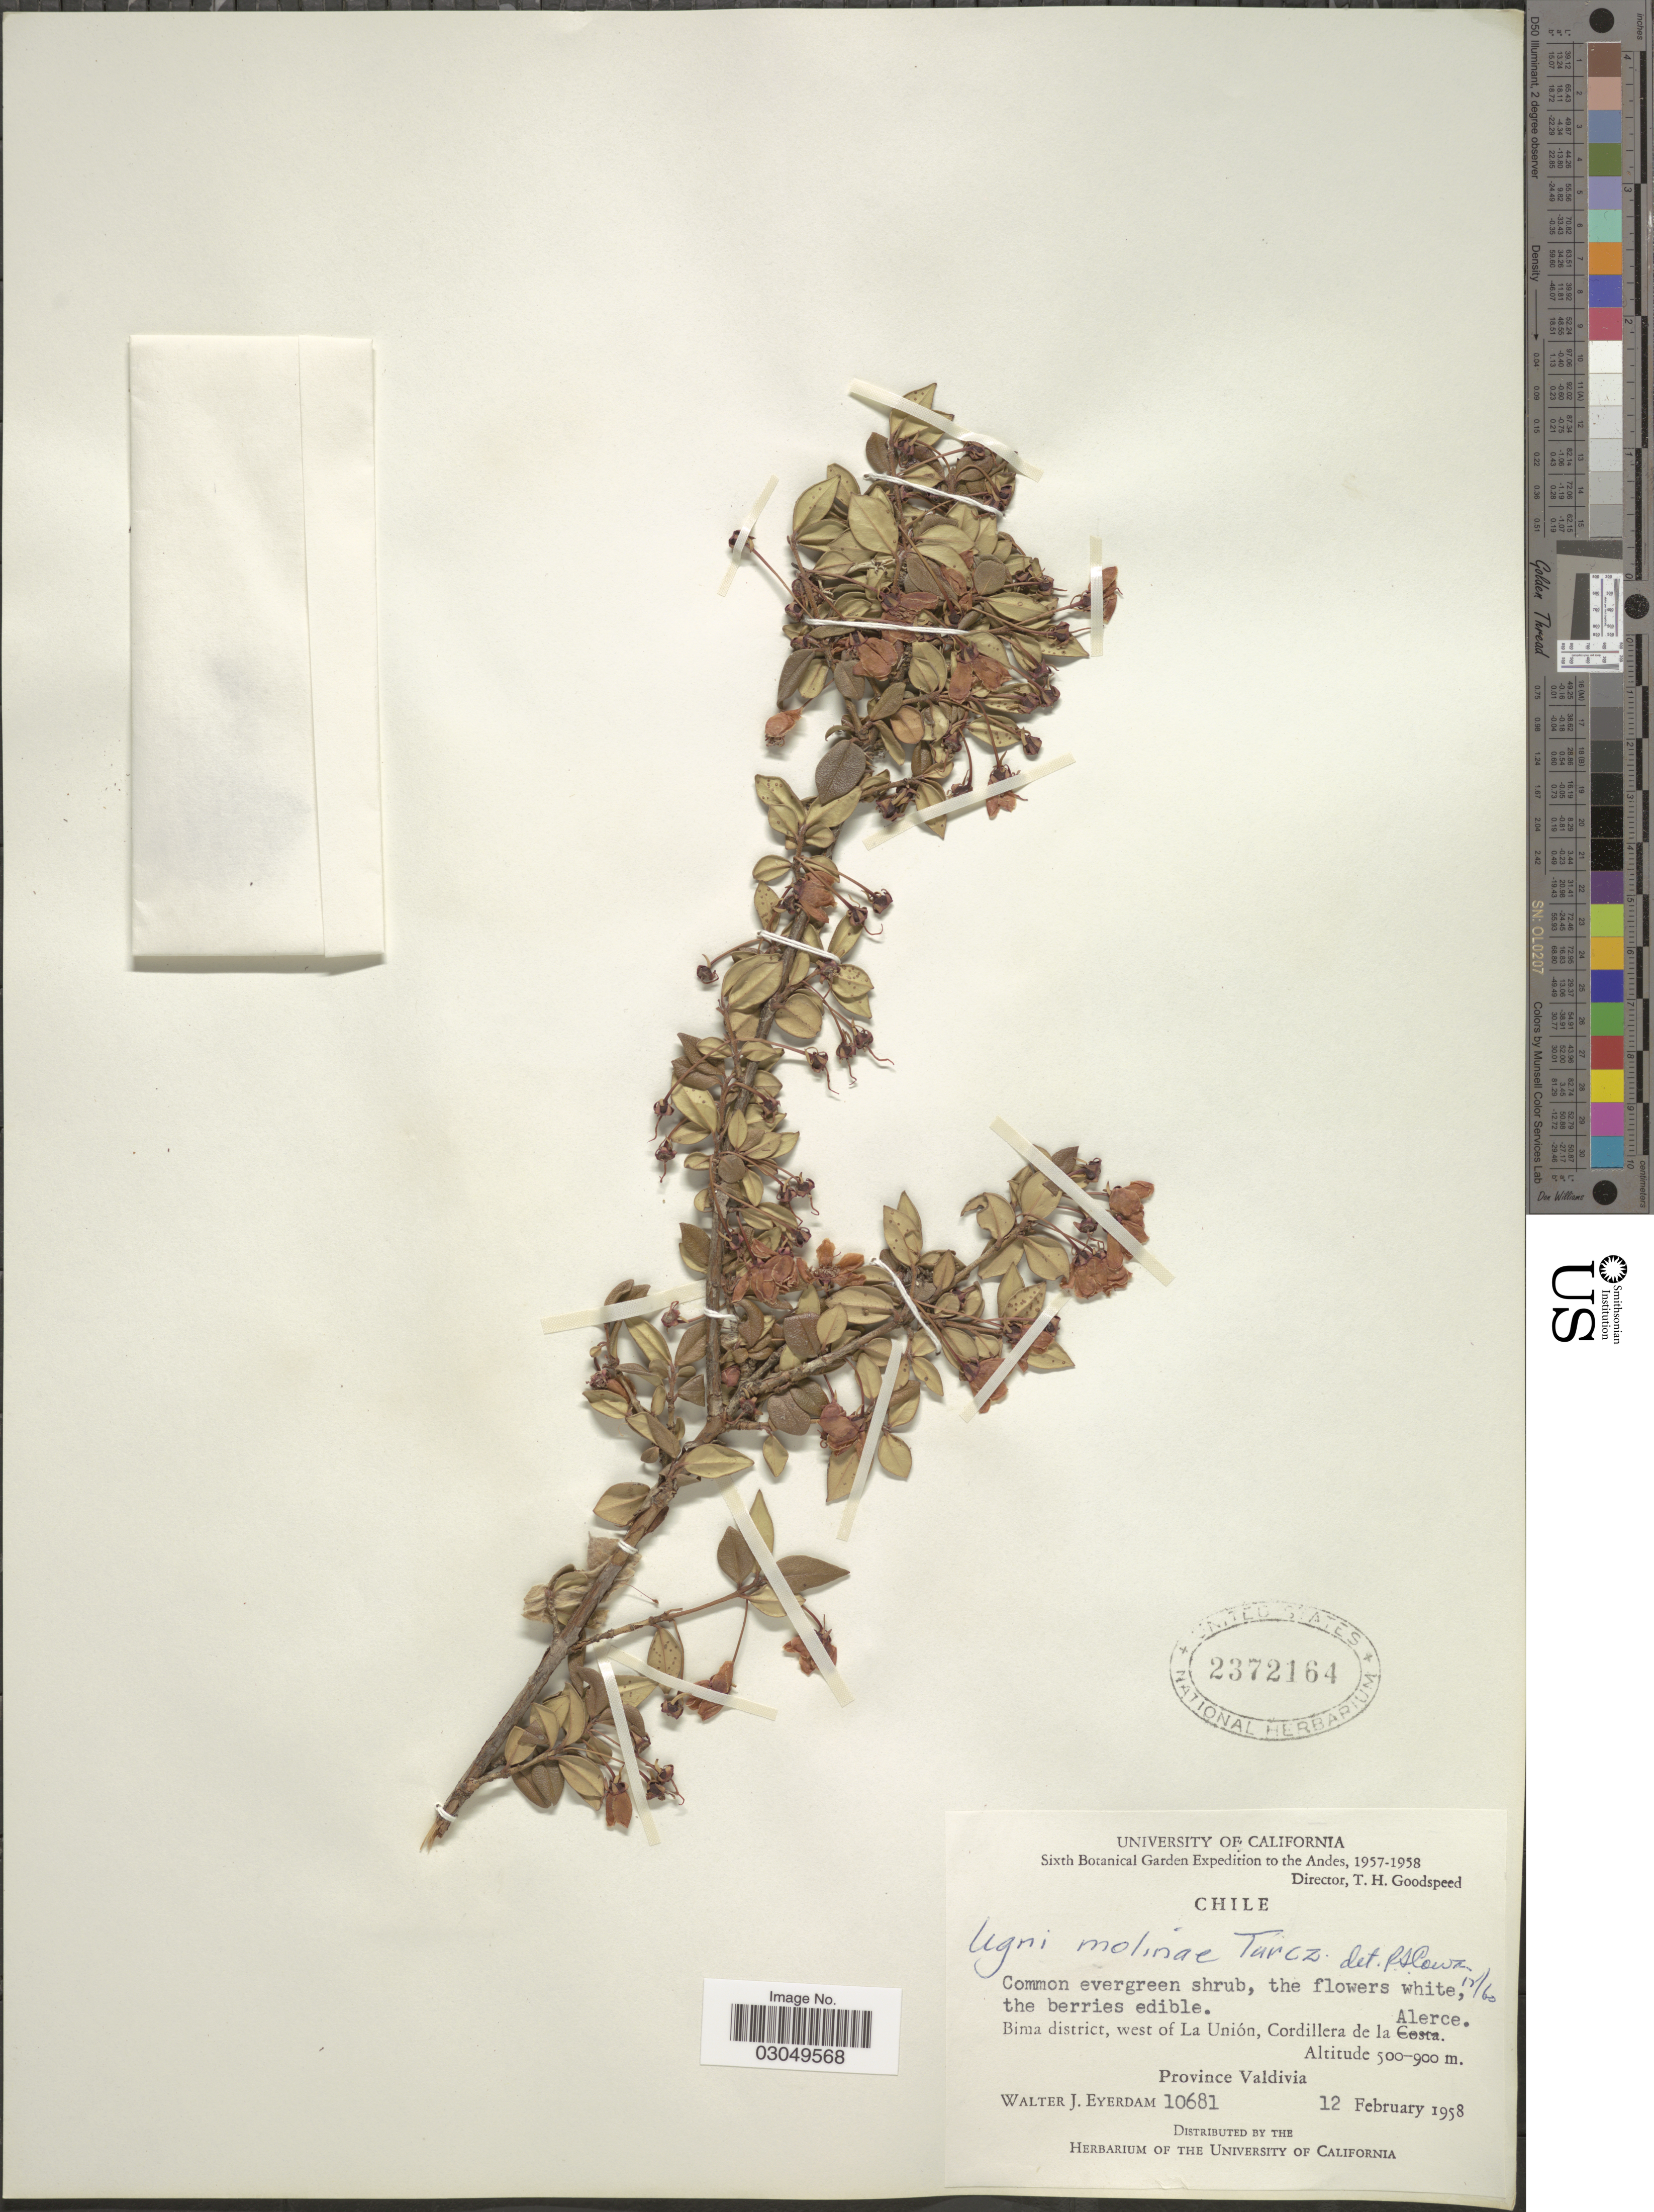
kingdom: Plantae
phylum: Tracheophyta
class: Magnoliopsida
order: Myrtales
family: Myrtaceae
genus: Ugni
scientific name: Ugni molinae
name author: Turcz.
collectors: W. J. Eyerdam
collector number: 10681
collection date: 1958-02-12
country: Chile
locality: The Andes, Bima district, west of La Unión, Cordillera de la Alerce, Province Valdivia.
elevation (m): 500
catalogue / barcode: US 2372164